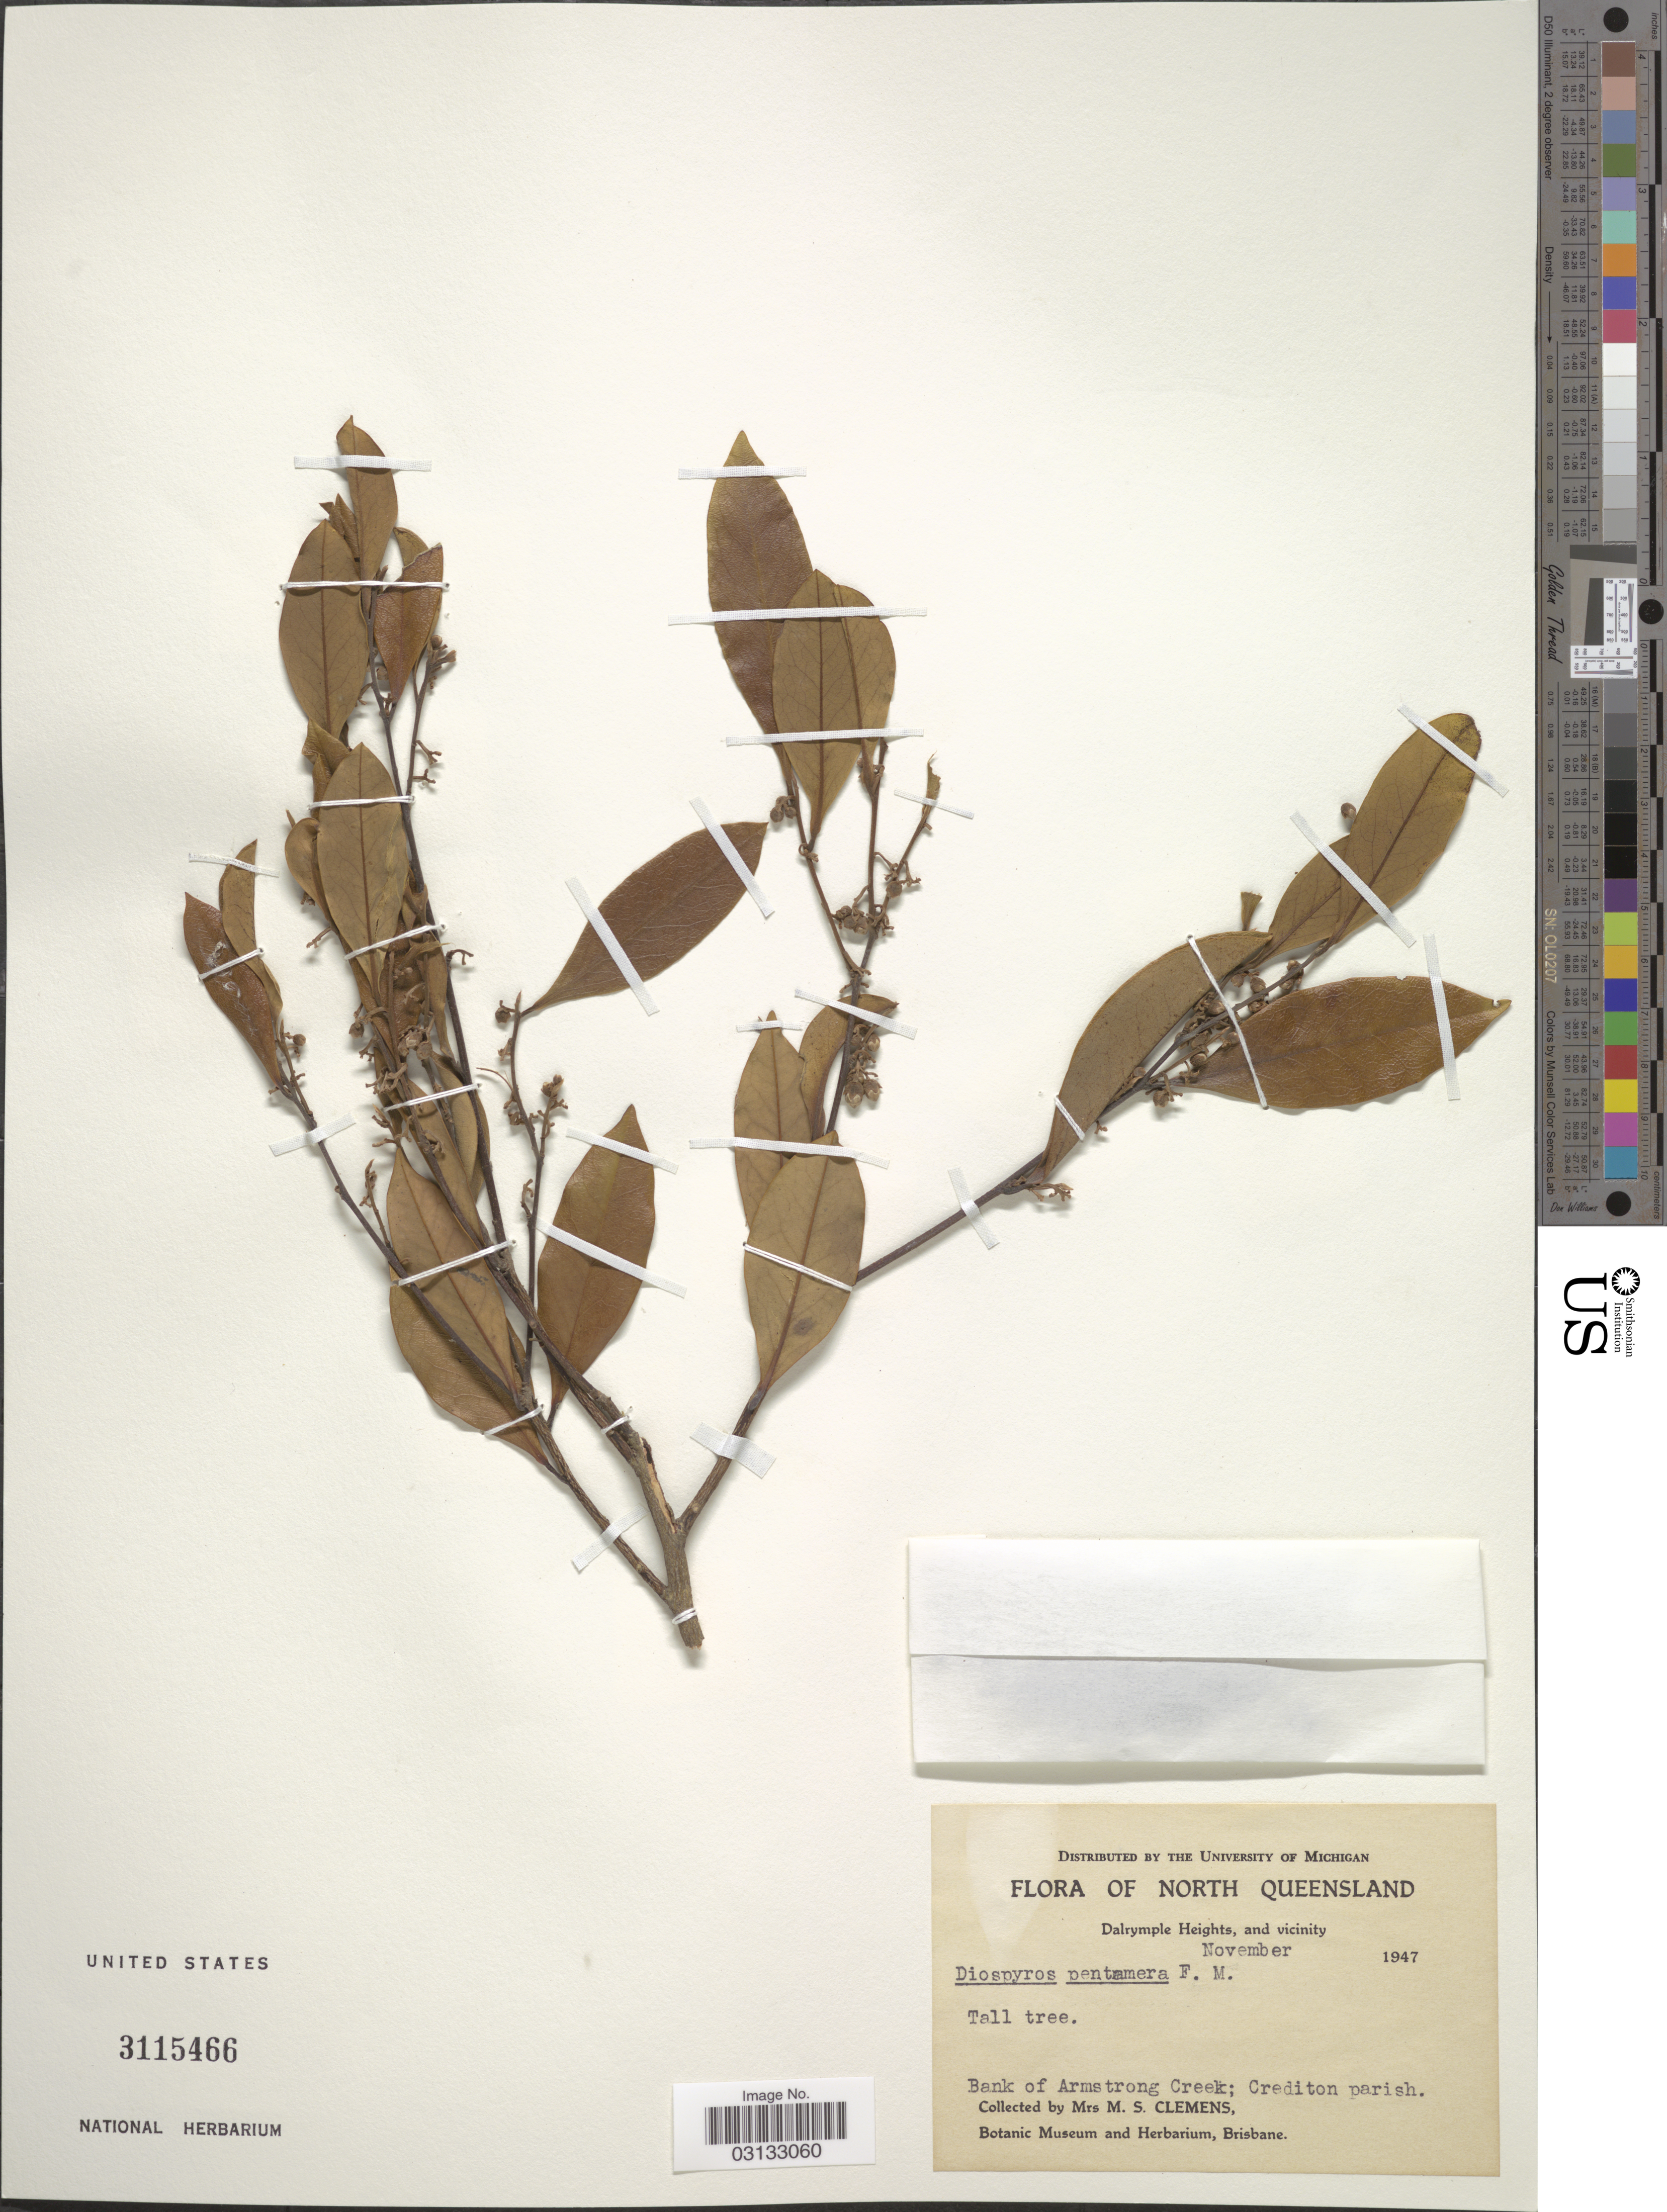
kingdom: Plantae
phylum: Tracheophyta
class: Magnoliopsida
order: Ericales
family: Ebenaceae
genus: Diospyros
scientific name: Diospyros pentamera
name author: (F. Muell.) Woods & F. Muell.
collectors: M. S. Clemens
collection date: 1947-11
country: Australia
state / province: Queensland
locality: North Queensland, Dalrymple Heights, and vicinity, Bank of Armstrong Creek; Credition parish.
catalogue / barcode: US 3115466